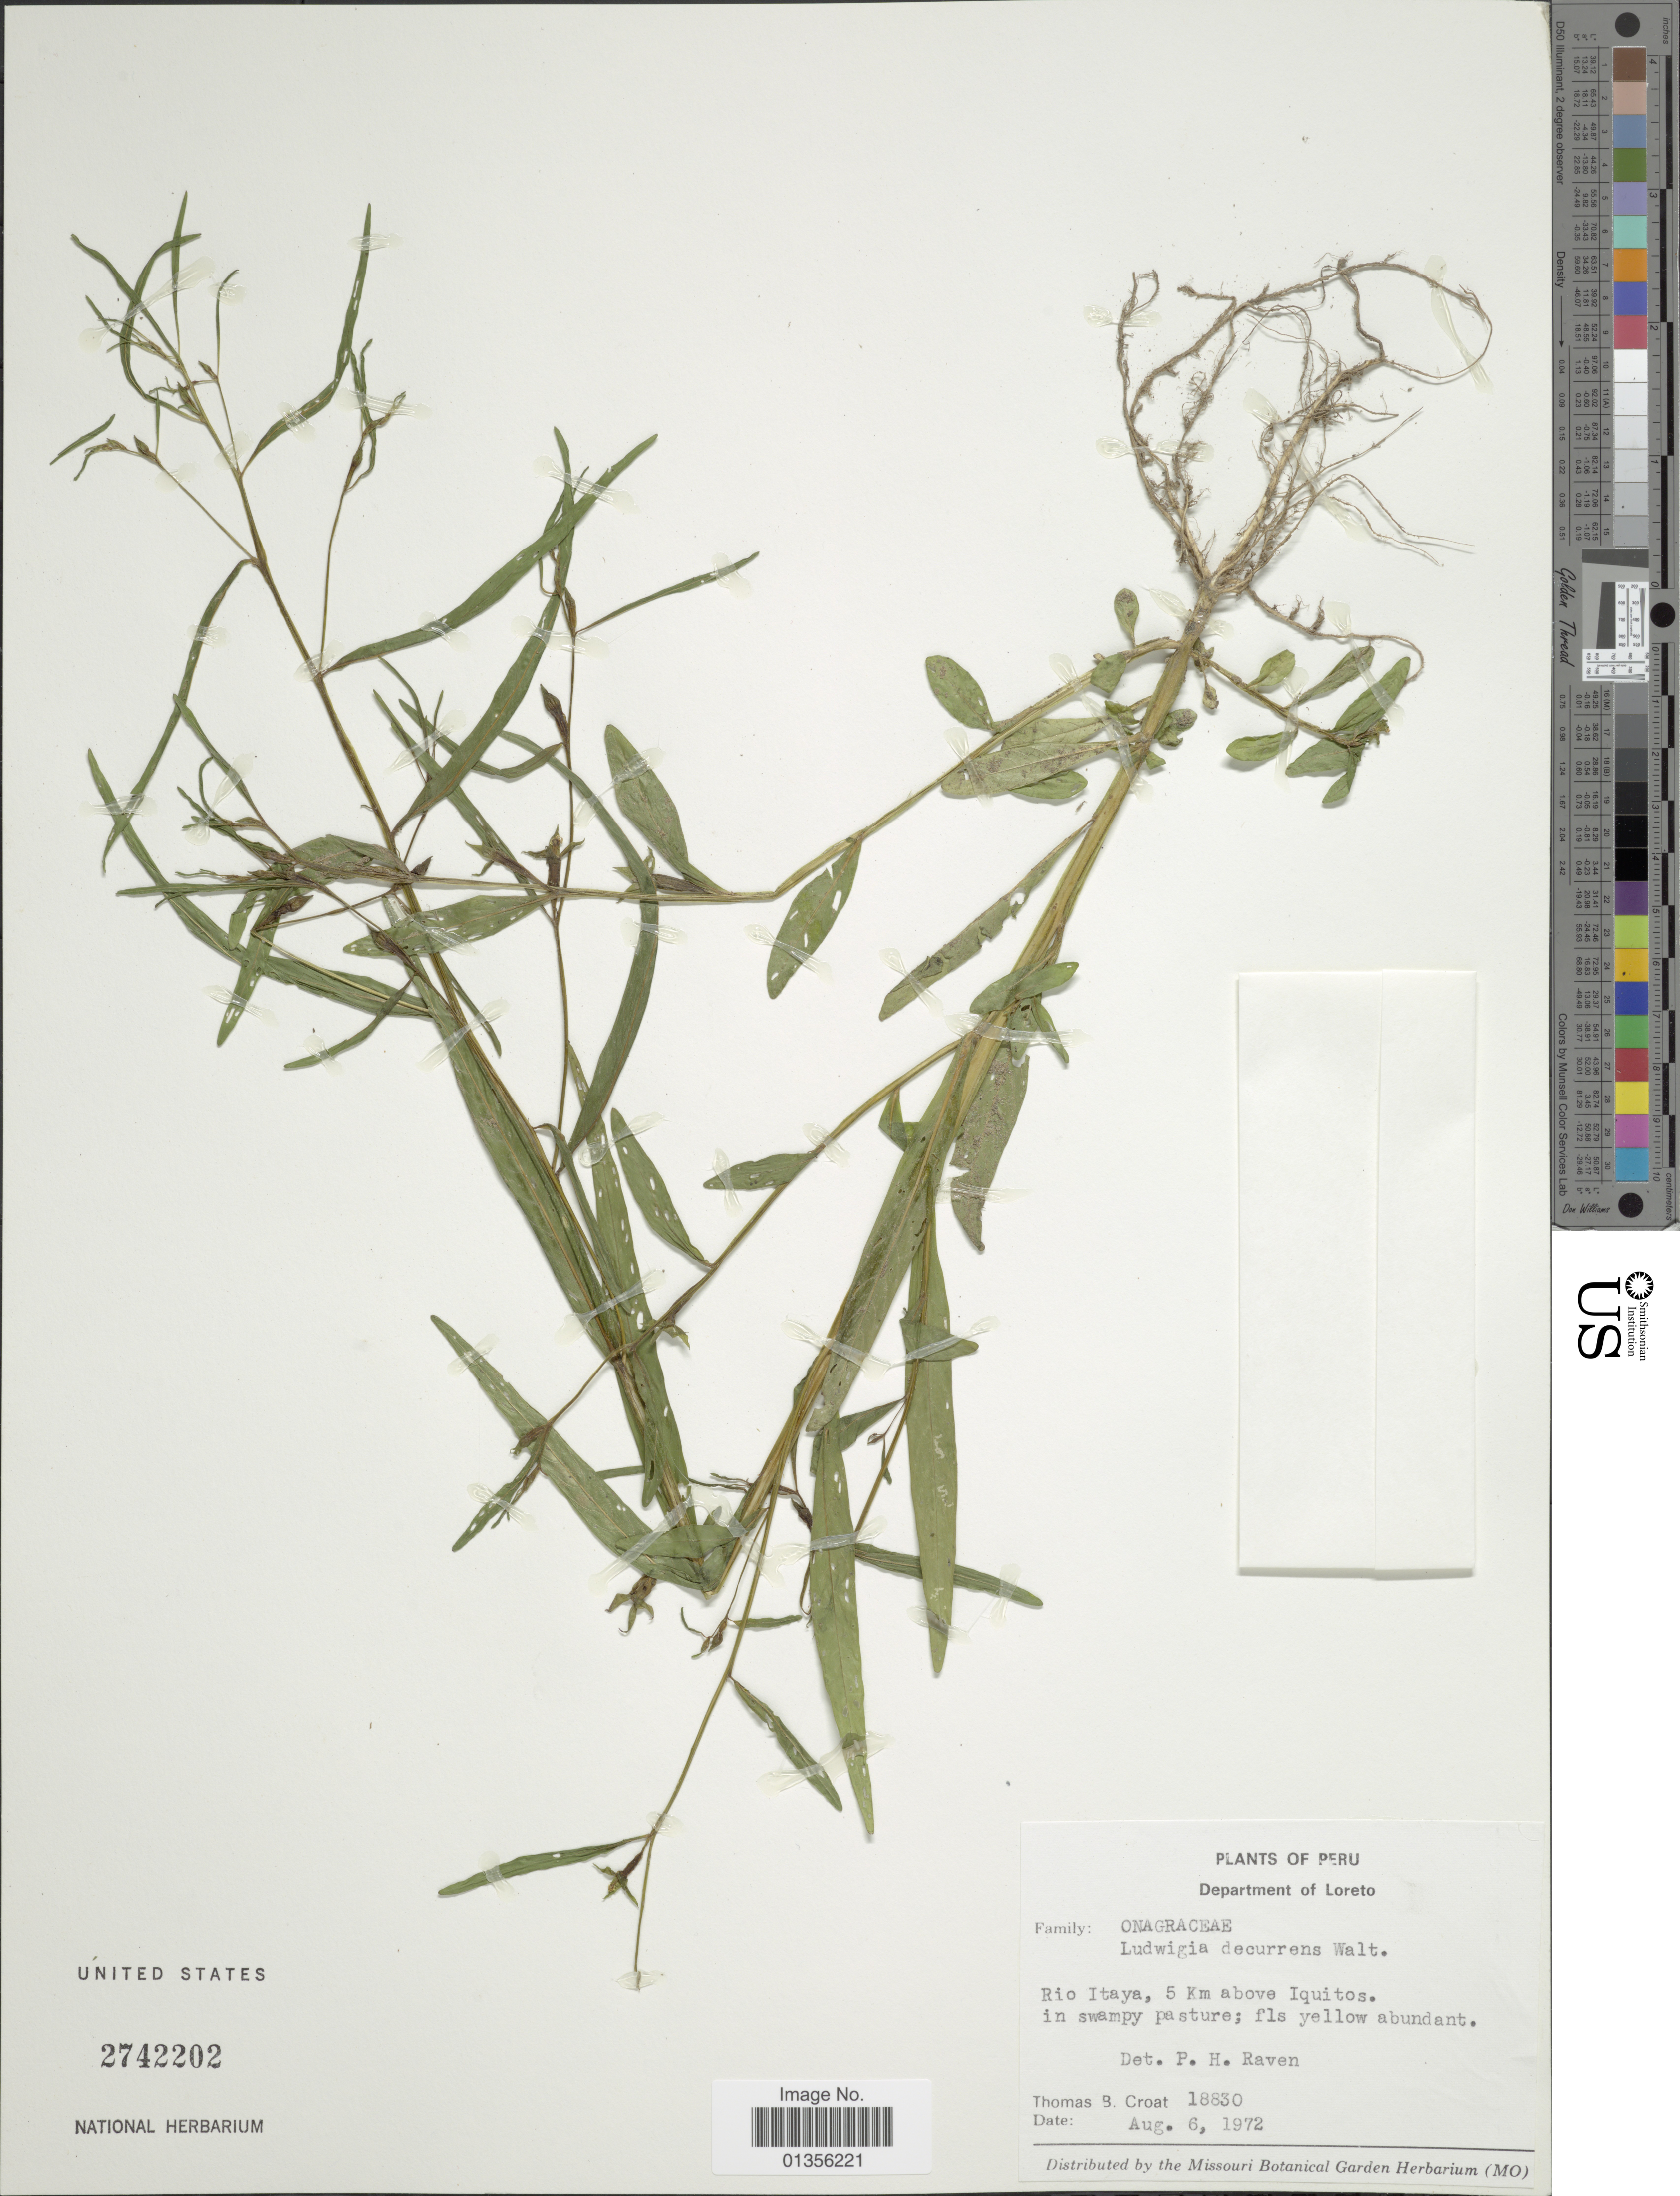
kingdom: Plantae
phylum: Tracheophyta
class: Magnoliopsida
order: Myrtales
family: Onagraceae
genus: Ludwigia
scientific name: Ludwigia decurrens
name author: Walter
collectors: T. B. Croat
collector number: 18830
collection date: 1972-08-06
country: Peru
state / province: Loreto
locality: Rio Itaya, 5 Km above Iquitos.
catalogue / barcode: US 2742202